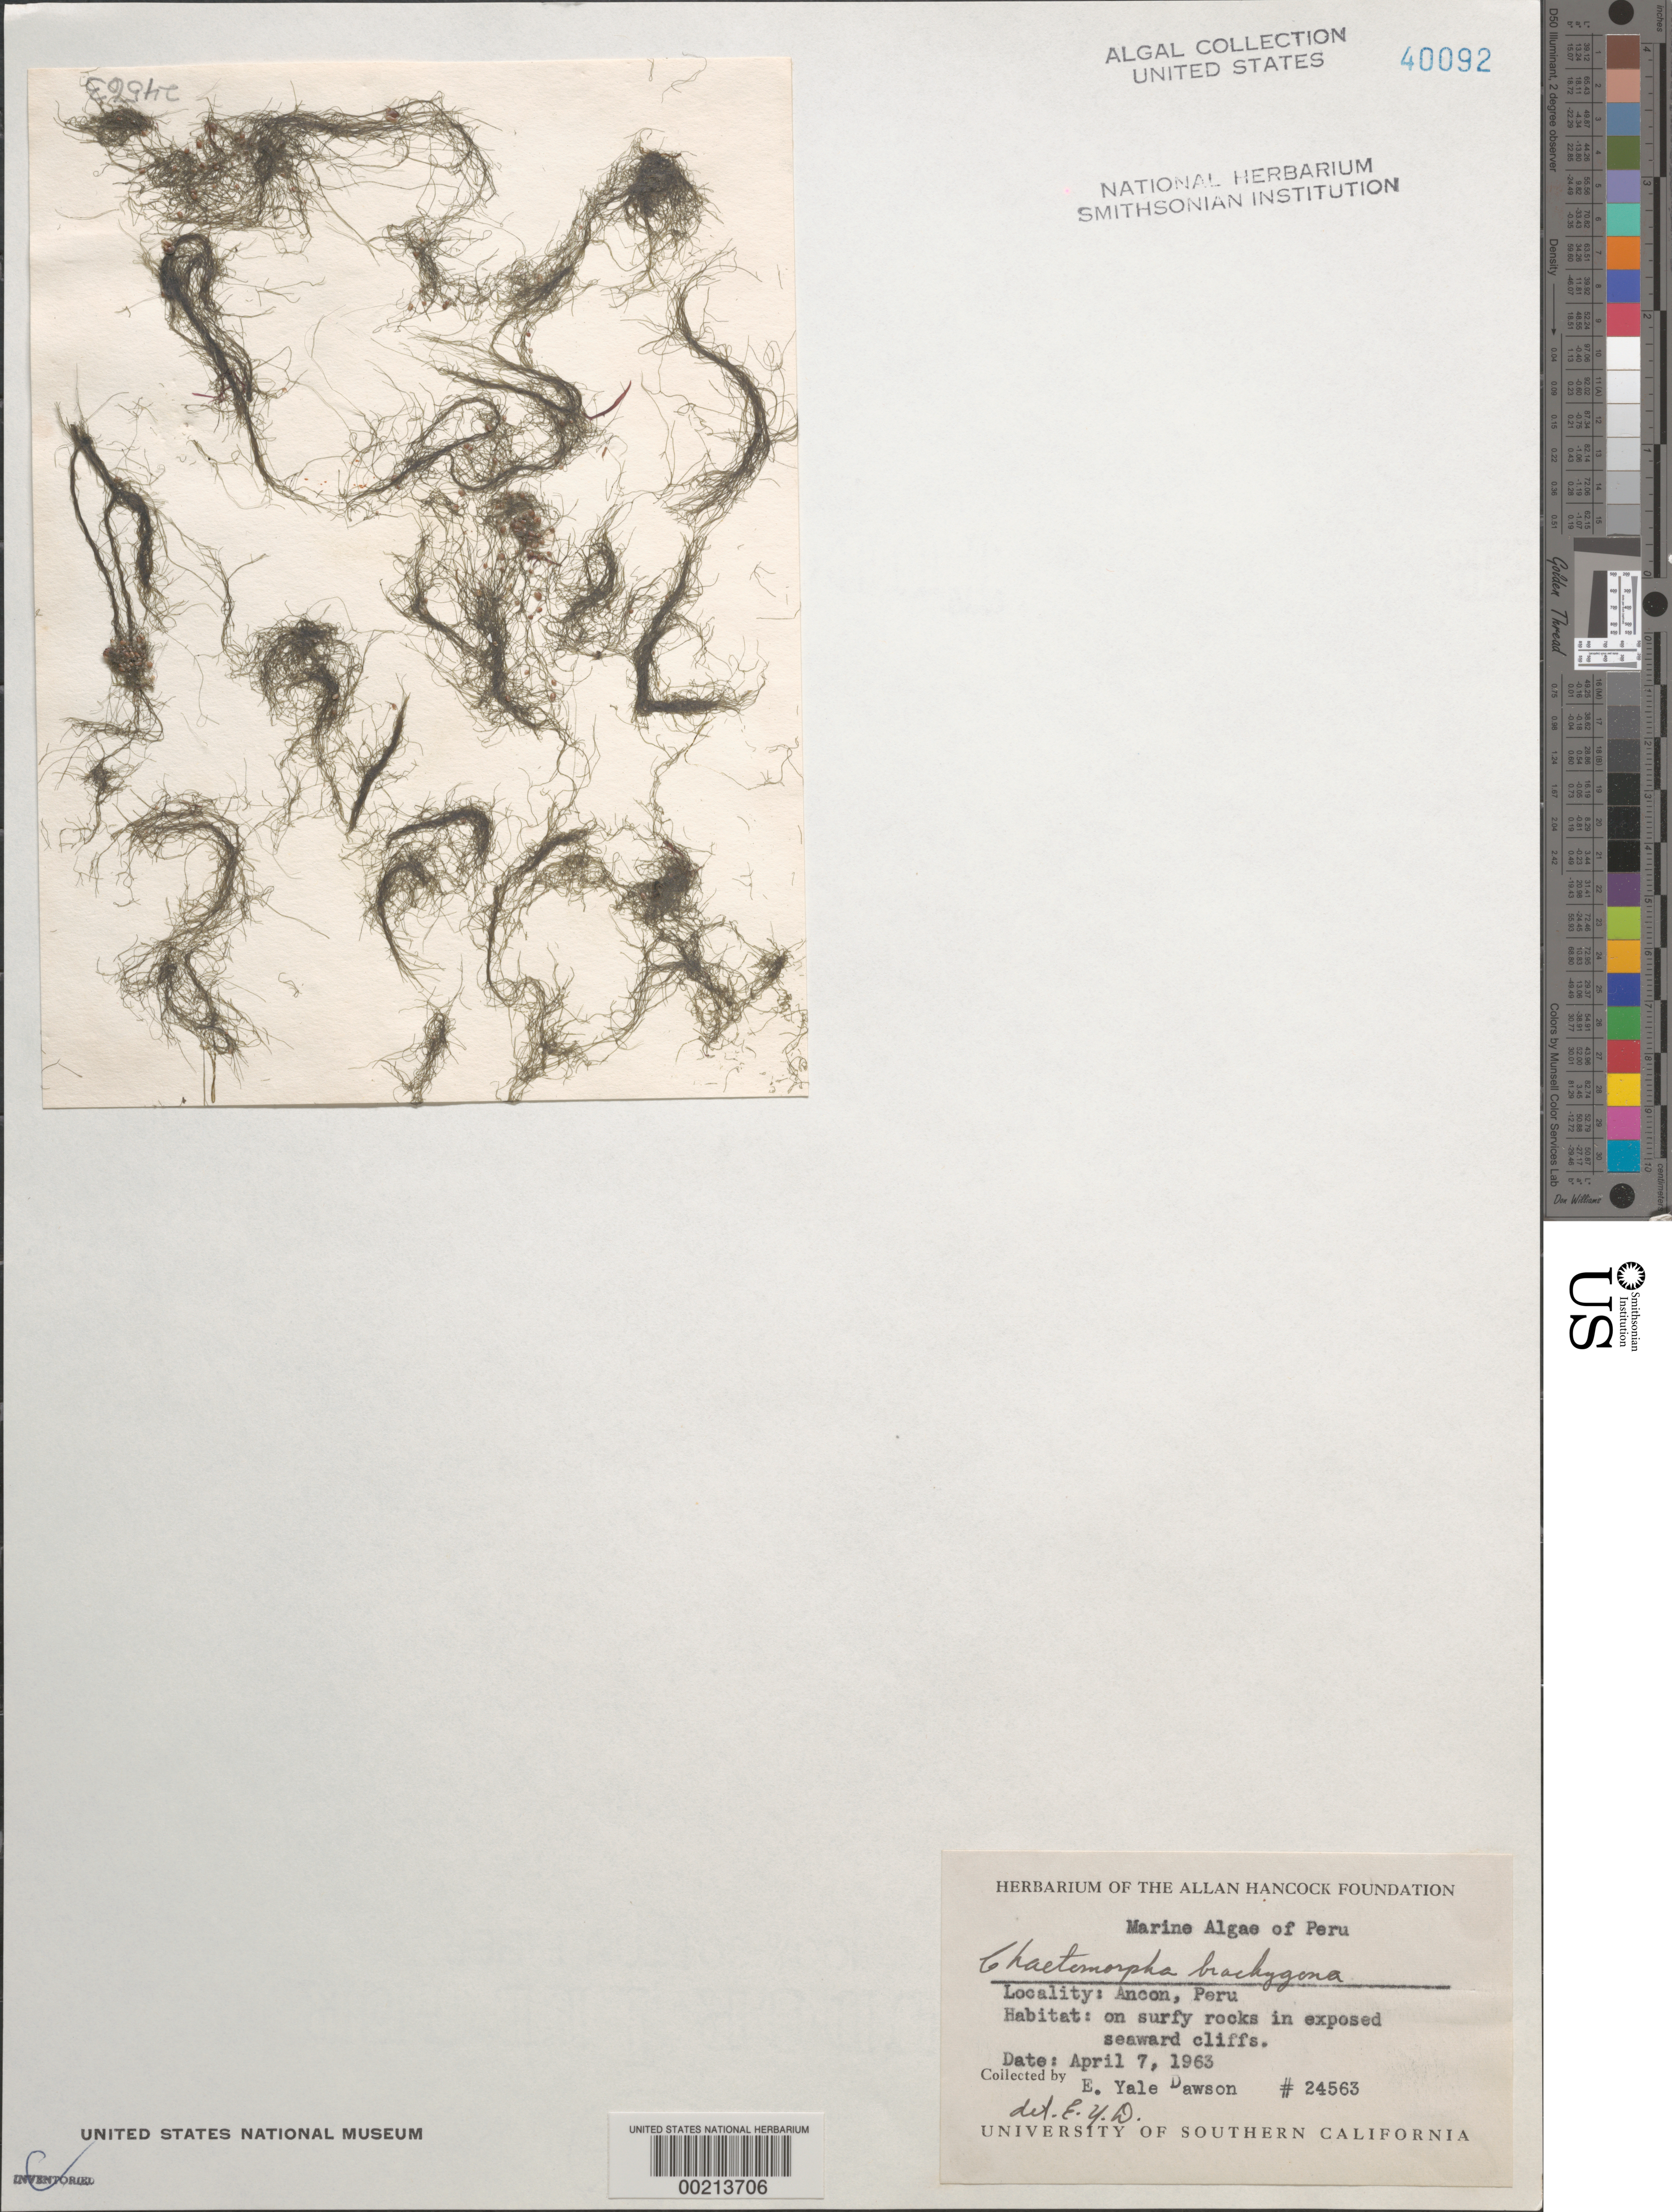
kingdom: Plantae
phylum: Chlorophyta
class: Ulvophyceae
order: Cladophorales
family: Cladophoraceae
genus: Chaetomorpha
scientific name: Chaetomorpha brachygona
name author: Harv.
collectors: E. Y. Dawson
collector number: EYD 24563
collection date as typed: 07 Apr 1963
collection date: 1963-04-07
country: Peru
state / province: Lima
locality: Ancon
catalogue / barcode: US 40092